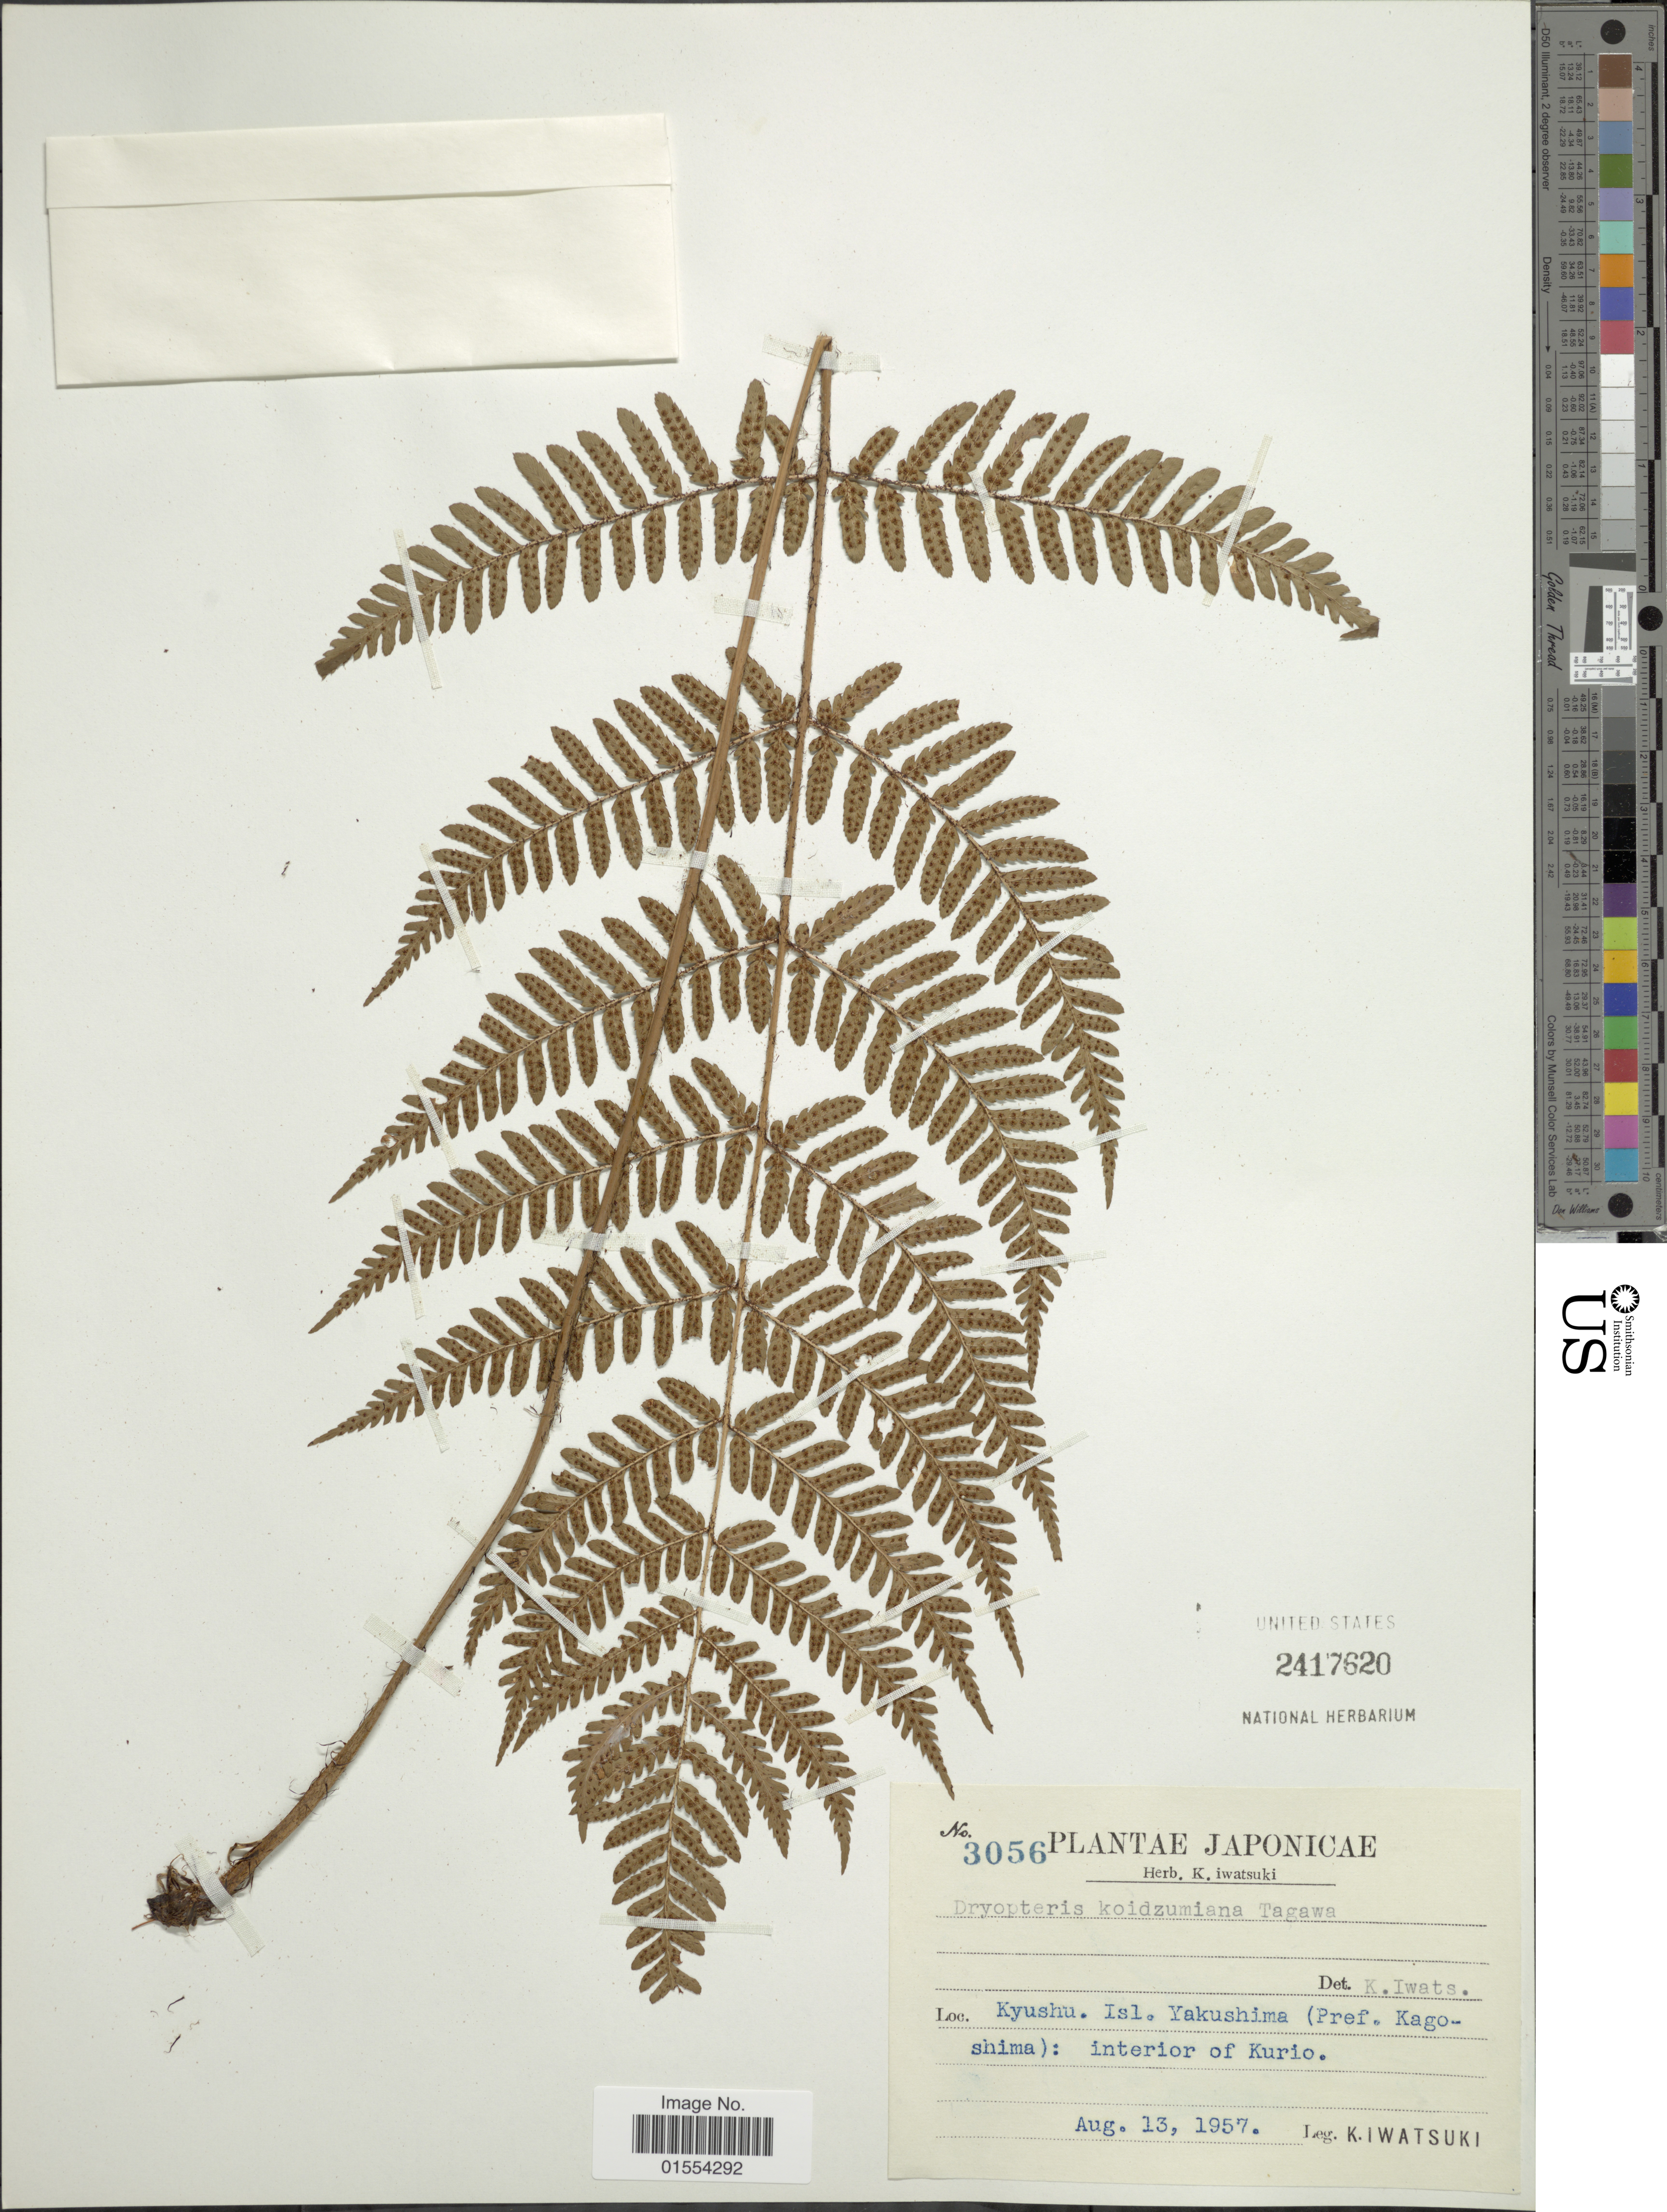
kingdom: Plantae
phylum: Tracheophyta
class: Polypodiopsida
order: Polypodiales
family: Dryopteridaceae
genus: Dryopteris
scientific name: Dryopteris koidzumiana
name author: Tagawa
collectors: K. Iwatsuki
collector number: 3056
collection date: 1957-08-13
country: Japan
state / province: Kagosima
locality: Japonicae. Kyushu, Isl. Yakushima (Pref. Kagoshima): interior of Kurio.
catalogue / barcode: US 2417620